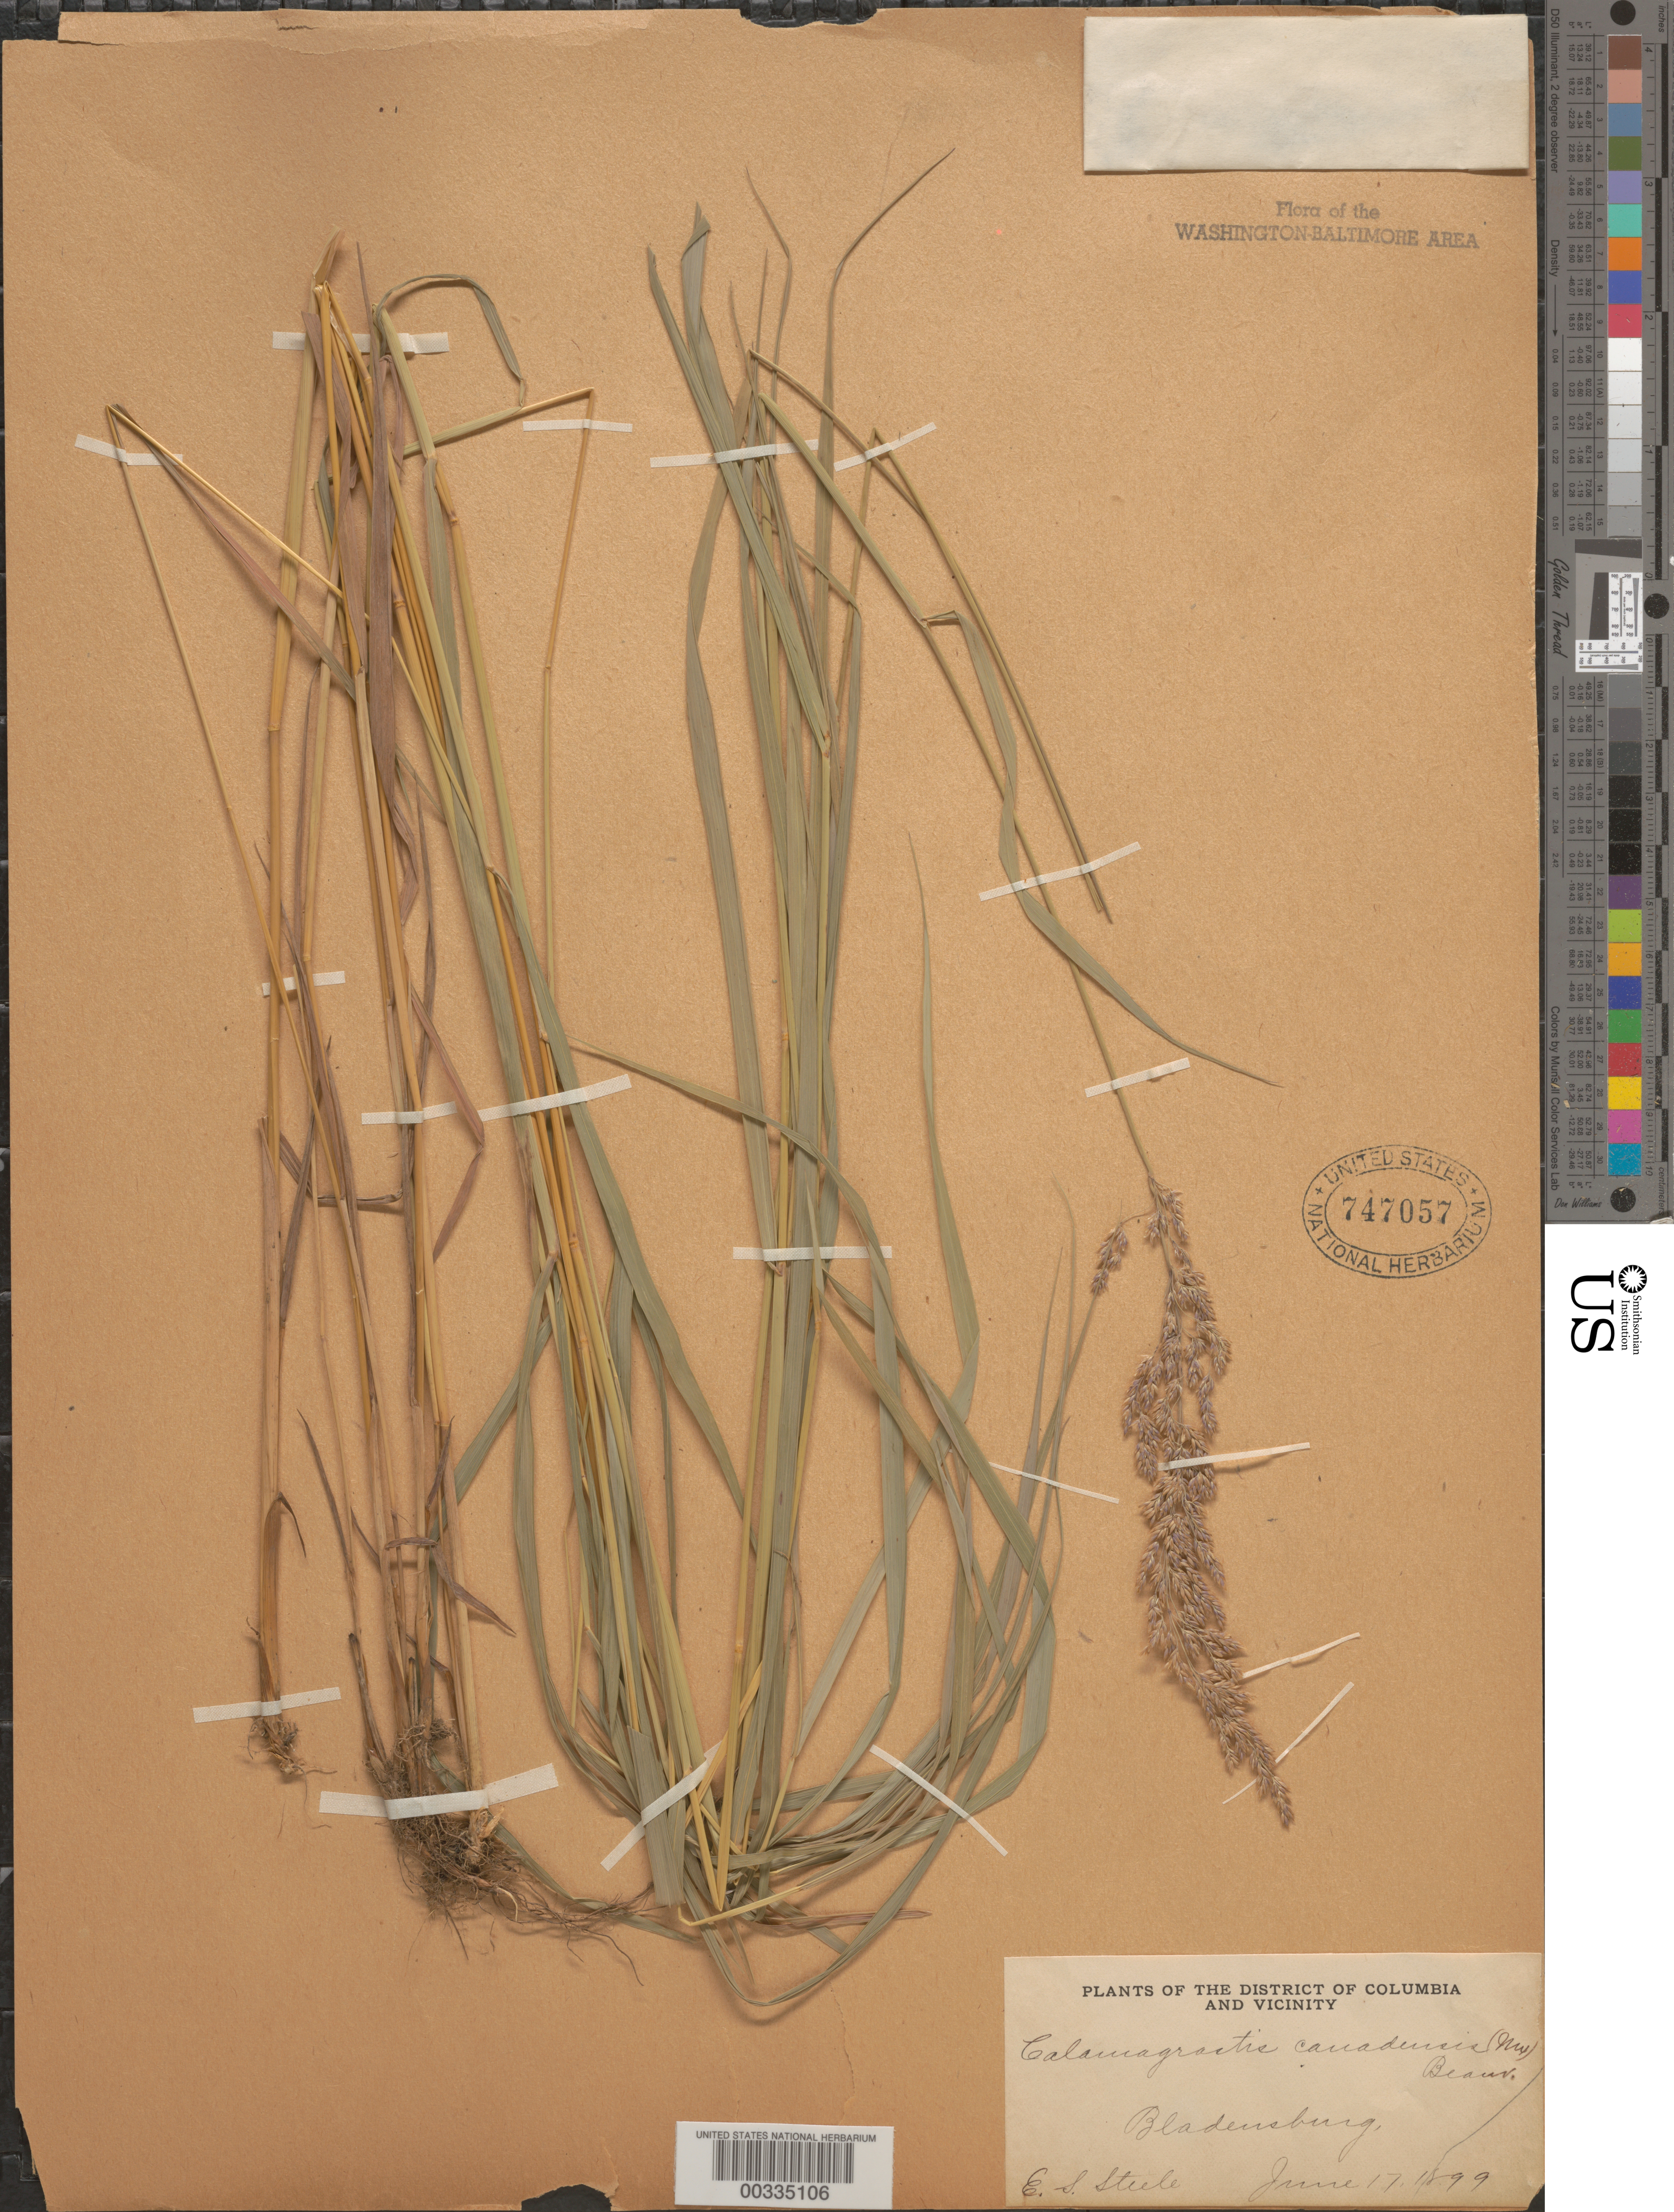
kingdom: Plantae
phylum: Tracheophyta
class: Liliopsida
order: Poales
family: Poaceae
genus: Calamagrostis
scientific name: Calamagrostis canadensis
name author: (Michx.) P. Beauv.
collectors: E. Steele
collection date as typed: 17 Jun 1899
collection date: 1899-06-17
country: United States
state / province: Maryland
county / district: Prince George's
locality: Bladensburg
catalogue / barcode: US 747057